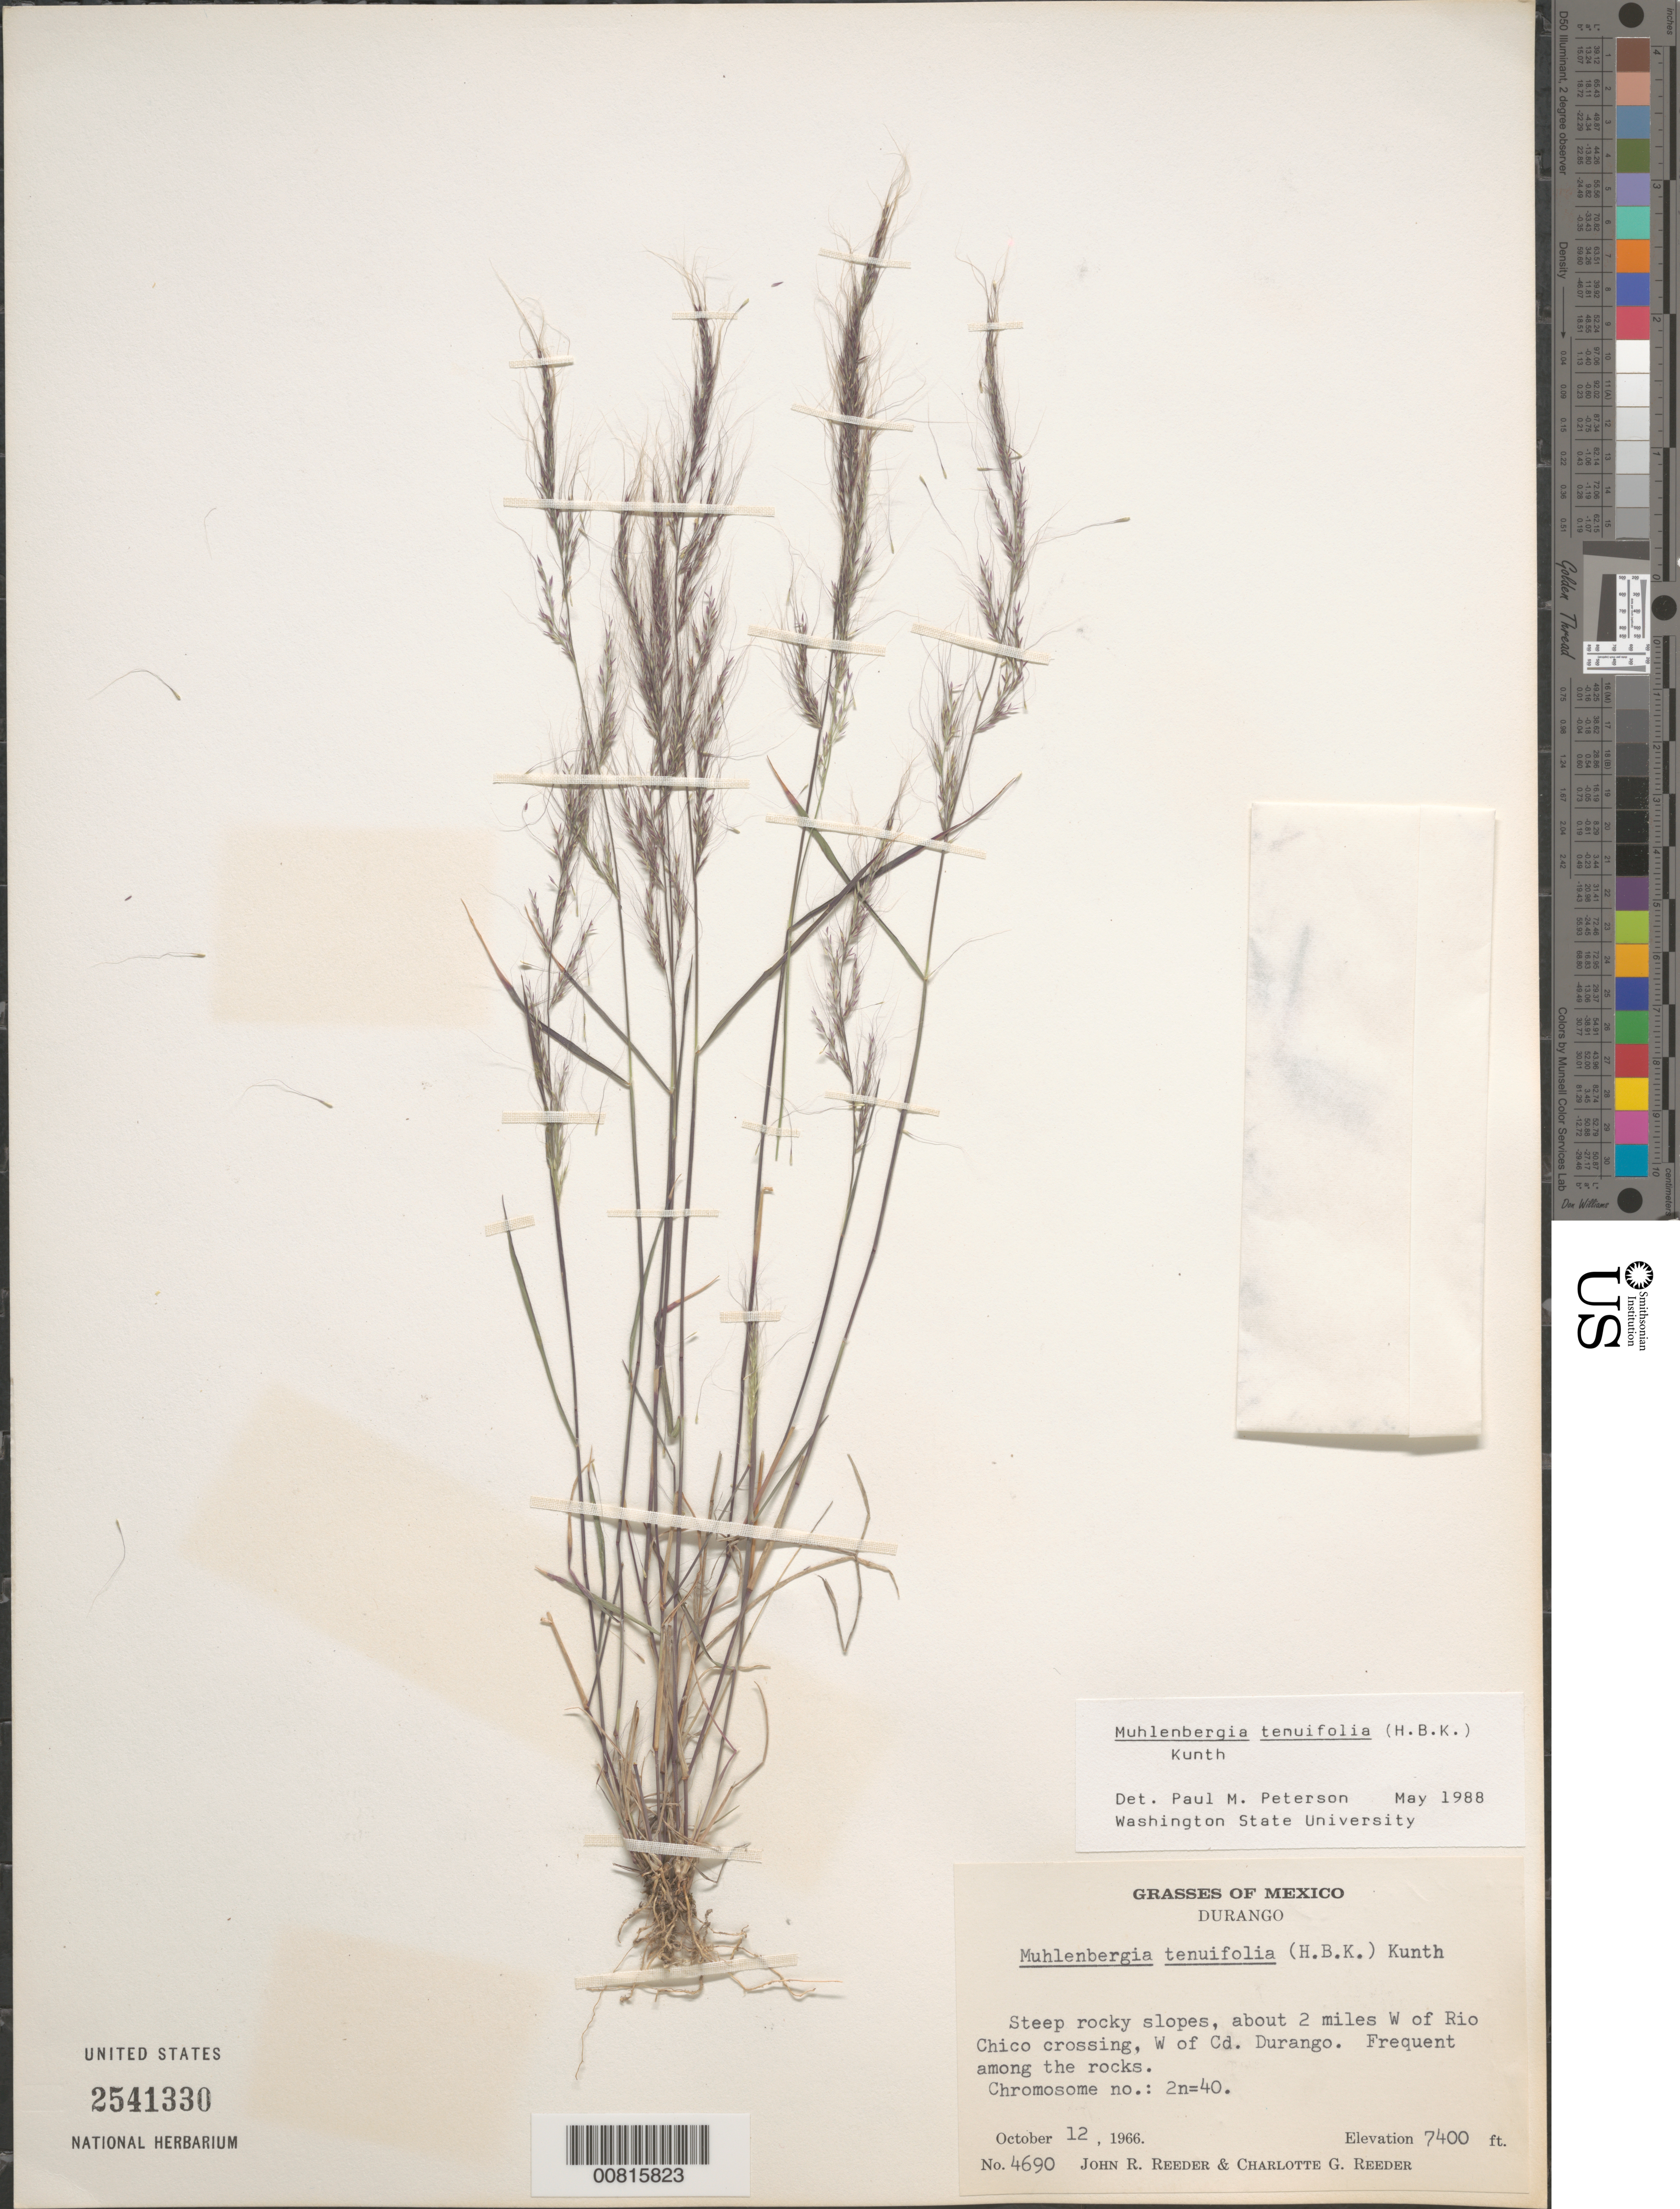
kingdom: Plantae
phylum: Tracheophyta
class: Liliopsida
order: Poales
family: Poaceae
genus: Muhlenbergia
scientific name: Muhlenbergia tenuifolia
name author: (Kunth) Kunth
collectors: J. R. Reeder & C. G. Reeder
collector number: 4690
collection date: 1966-10-12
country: Mexico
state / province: Durango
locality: Steep rocky slopes, about 2 miles W of Rio Chico crossing, W of Cd. Durango.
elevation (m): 2256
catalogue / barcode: US 2541330